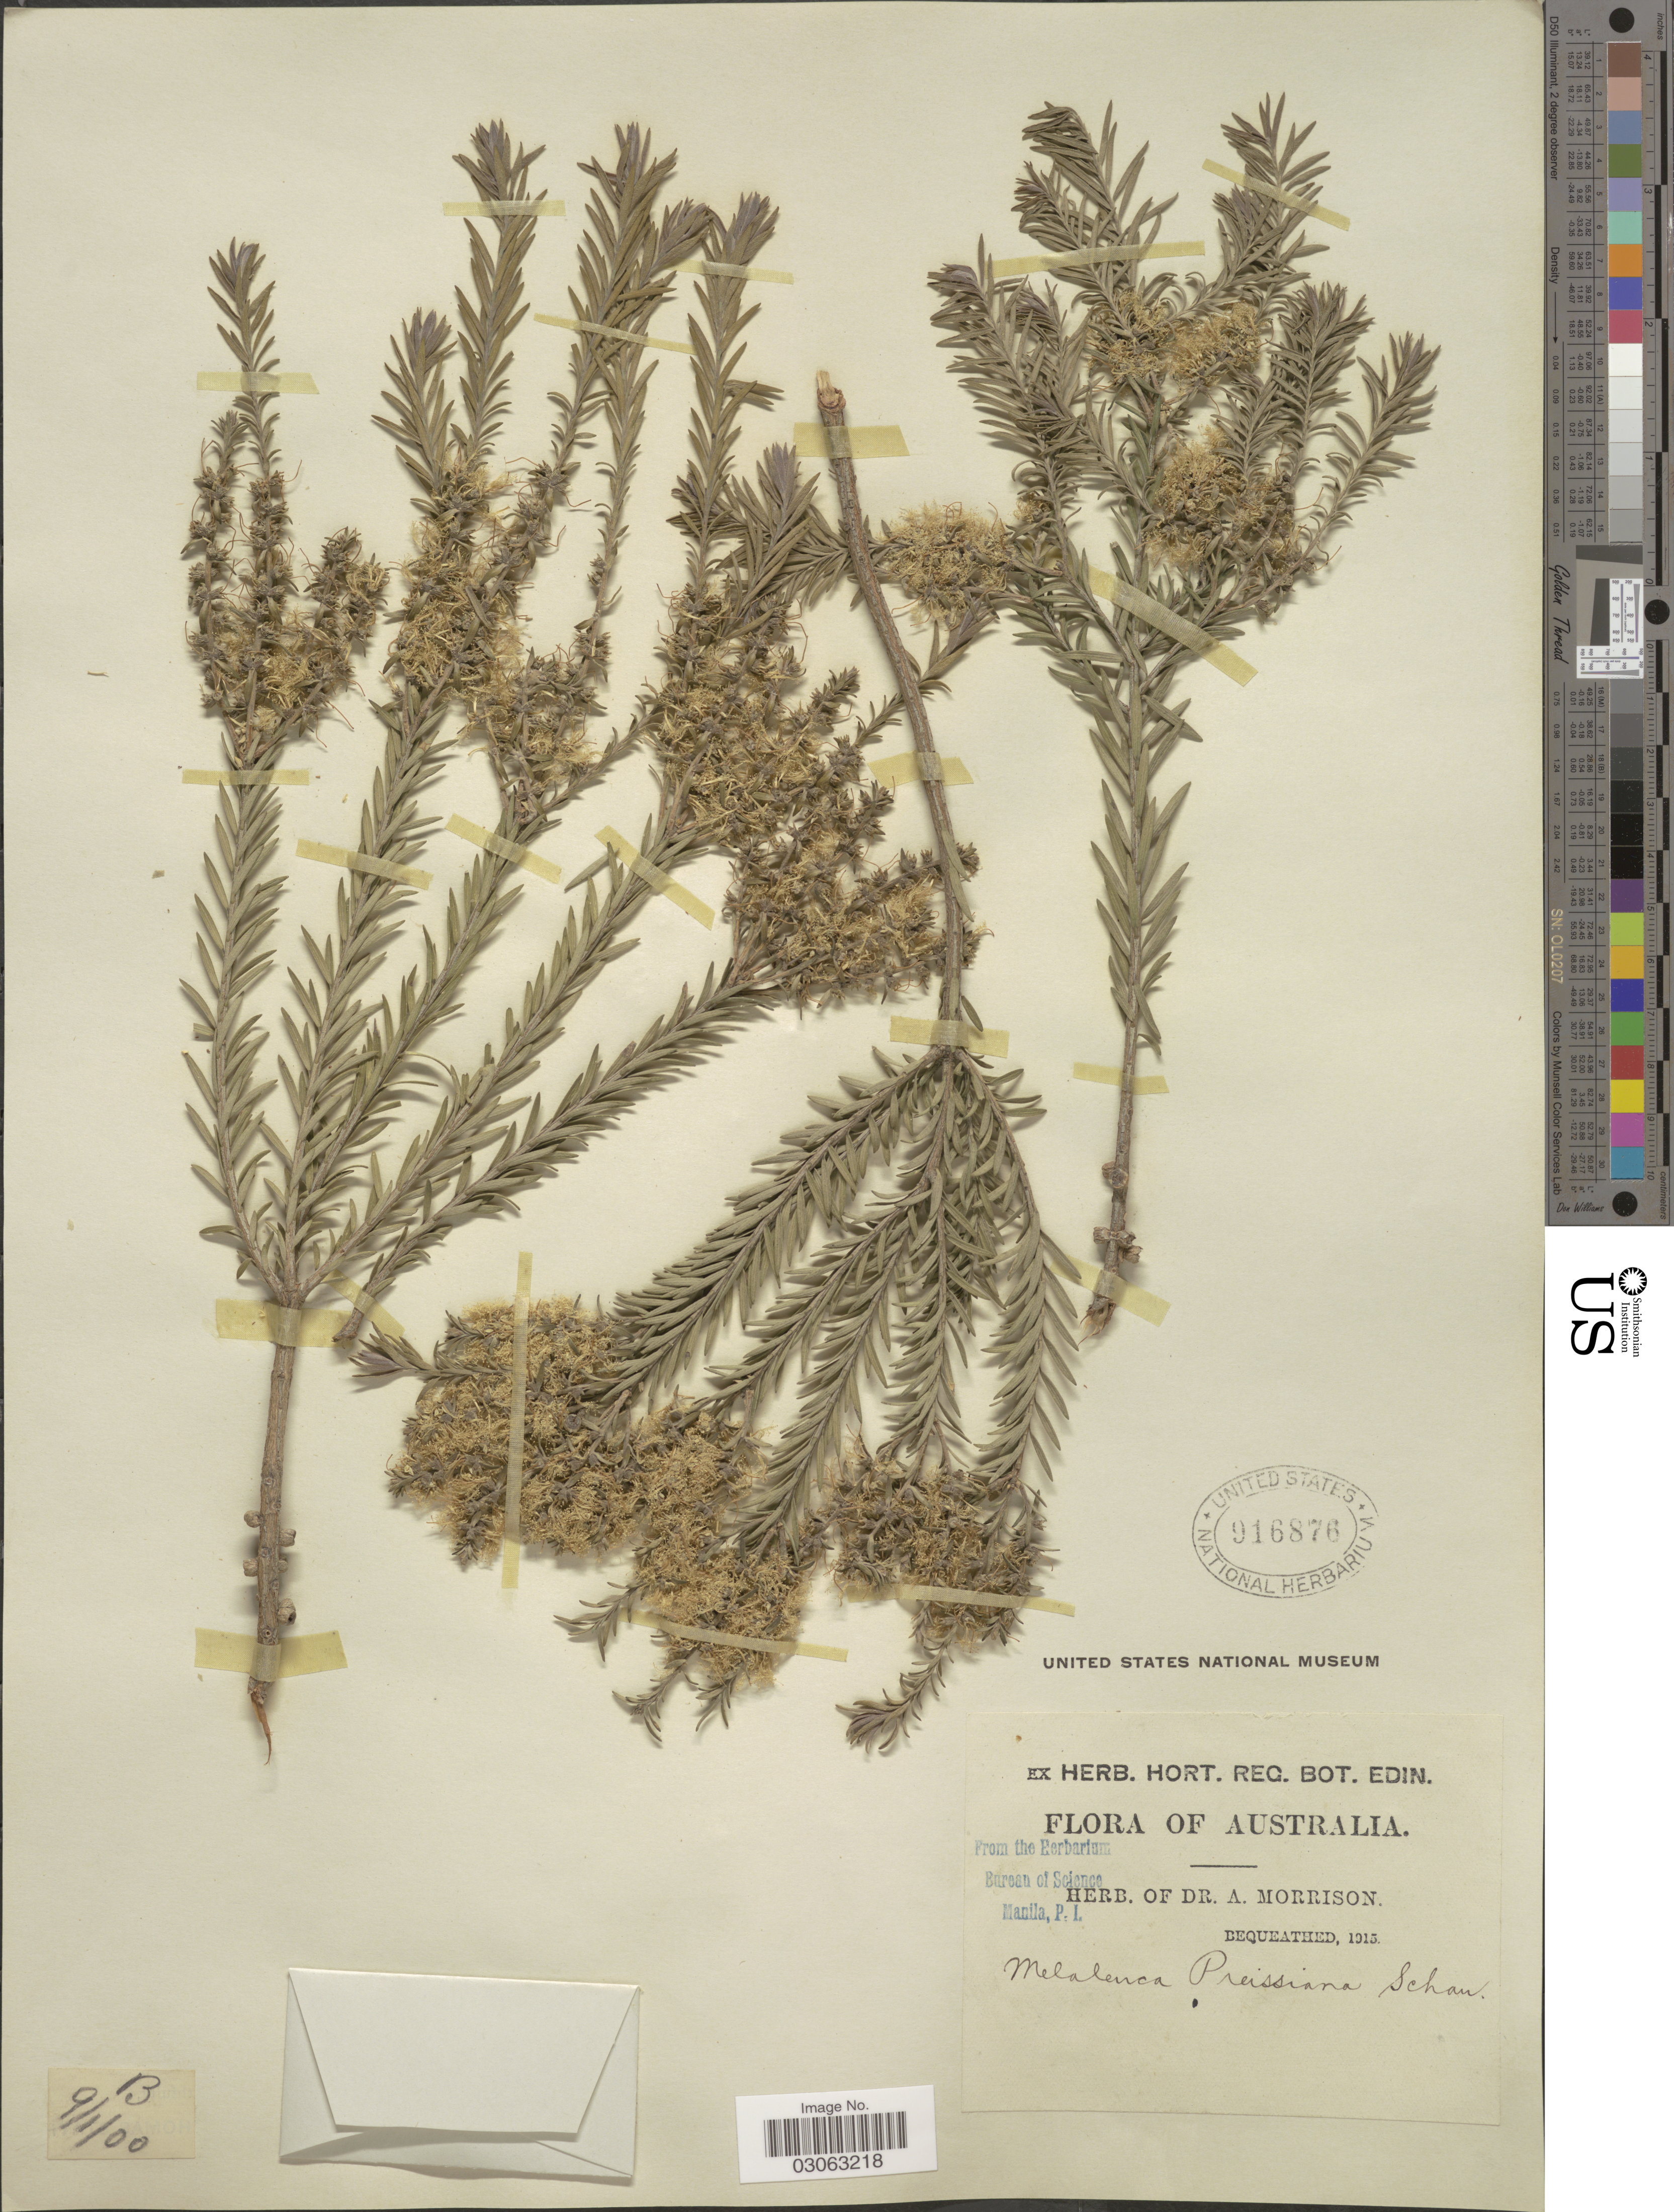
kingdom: Plantae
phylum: Tracheophyta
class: Magnoliopsida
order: Myrtales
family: Myrtaceae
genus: Melaleuca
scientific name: Melaleuca preissiana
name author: Schauer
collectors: ex herb. Dr. A. Morrison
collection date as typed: Transcribed d/m/y: 9/1/0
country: Australia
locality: B [unsure placement]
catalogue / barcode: US 916876